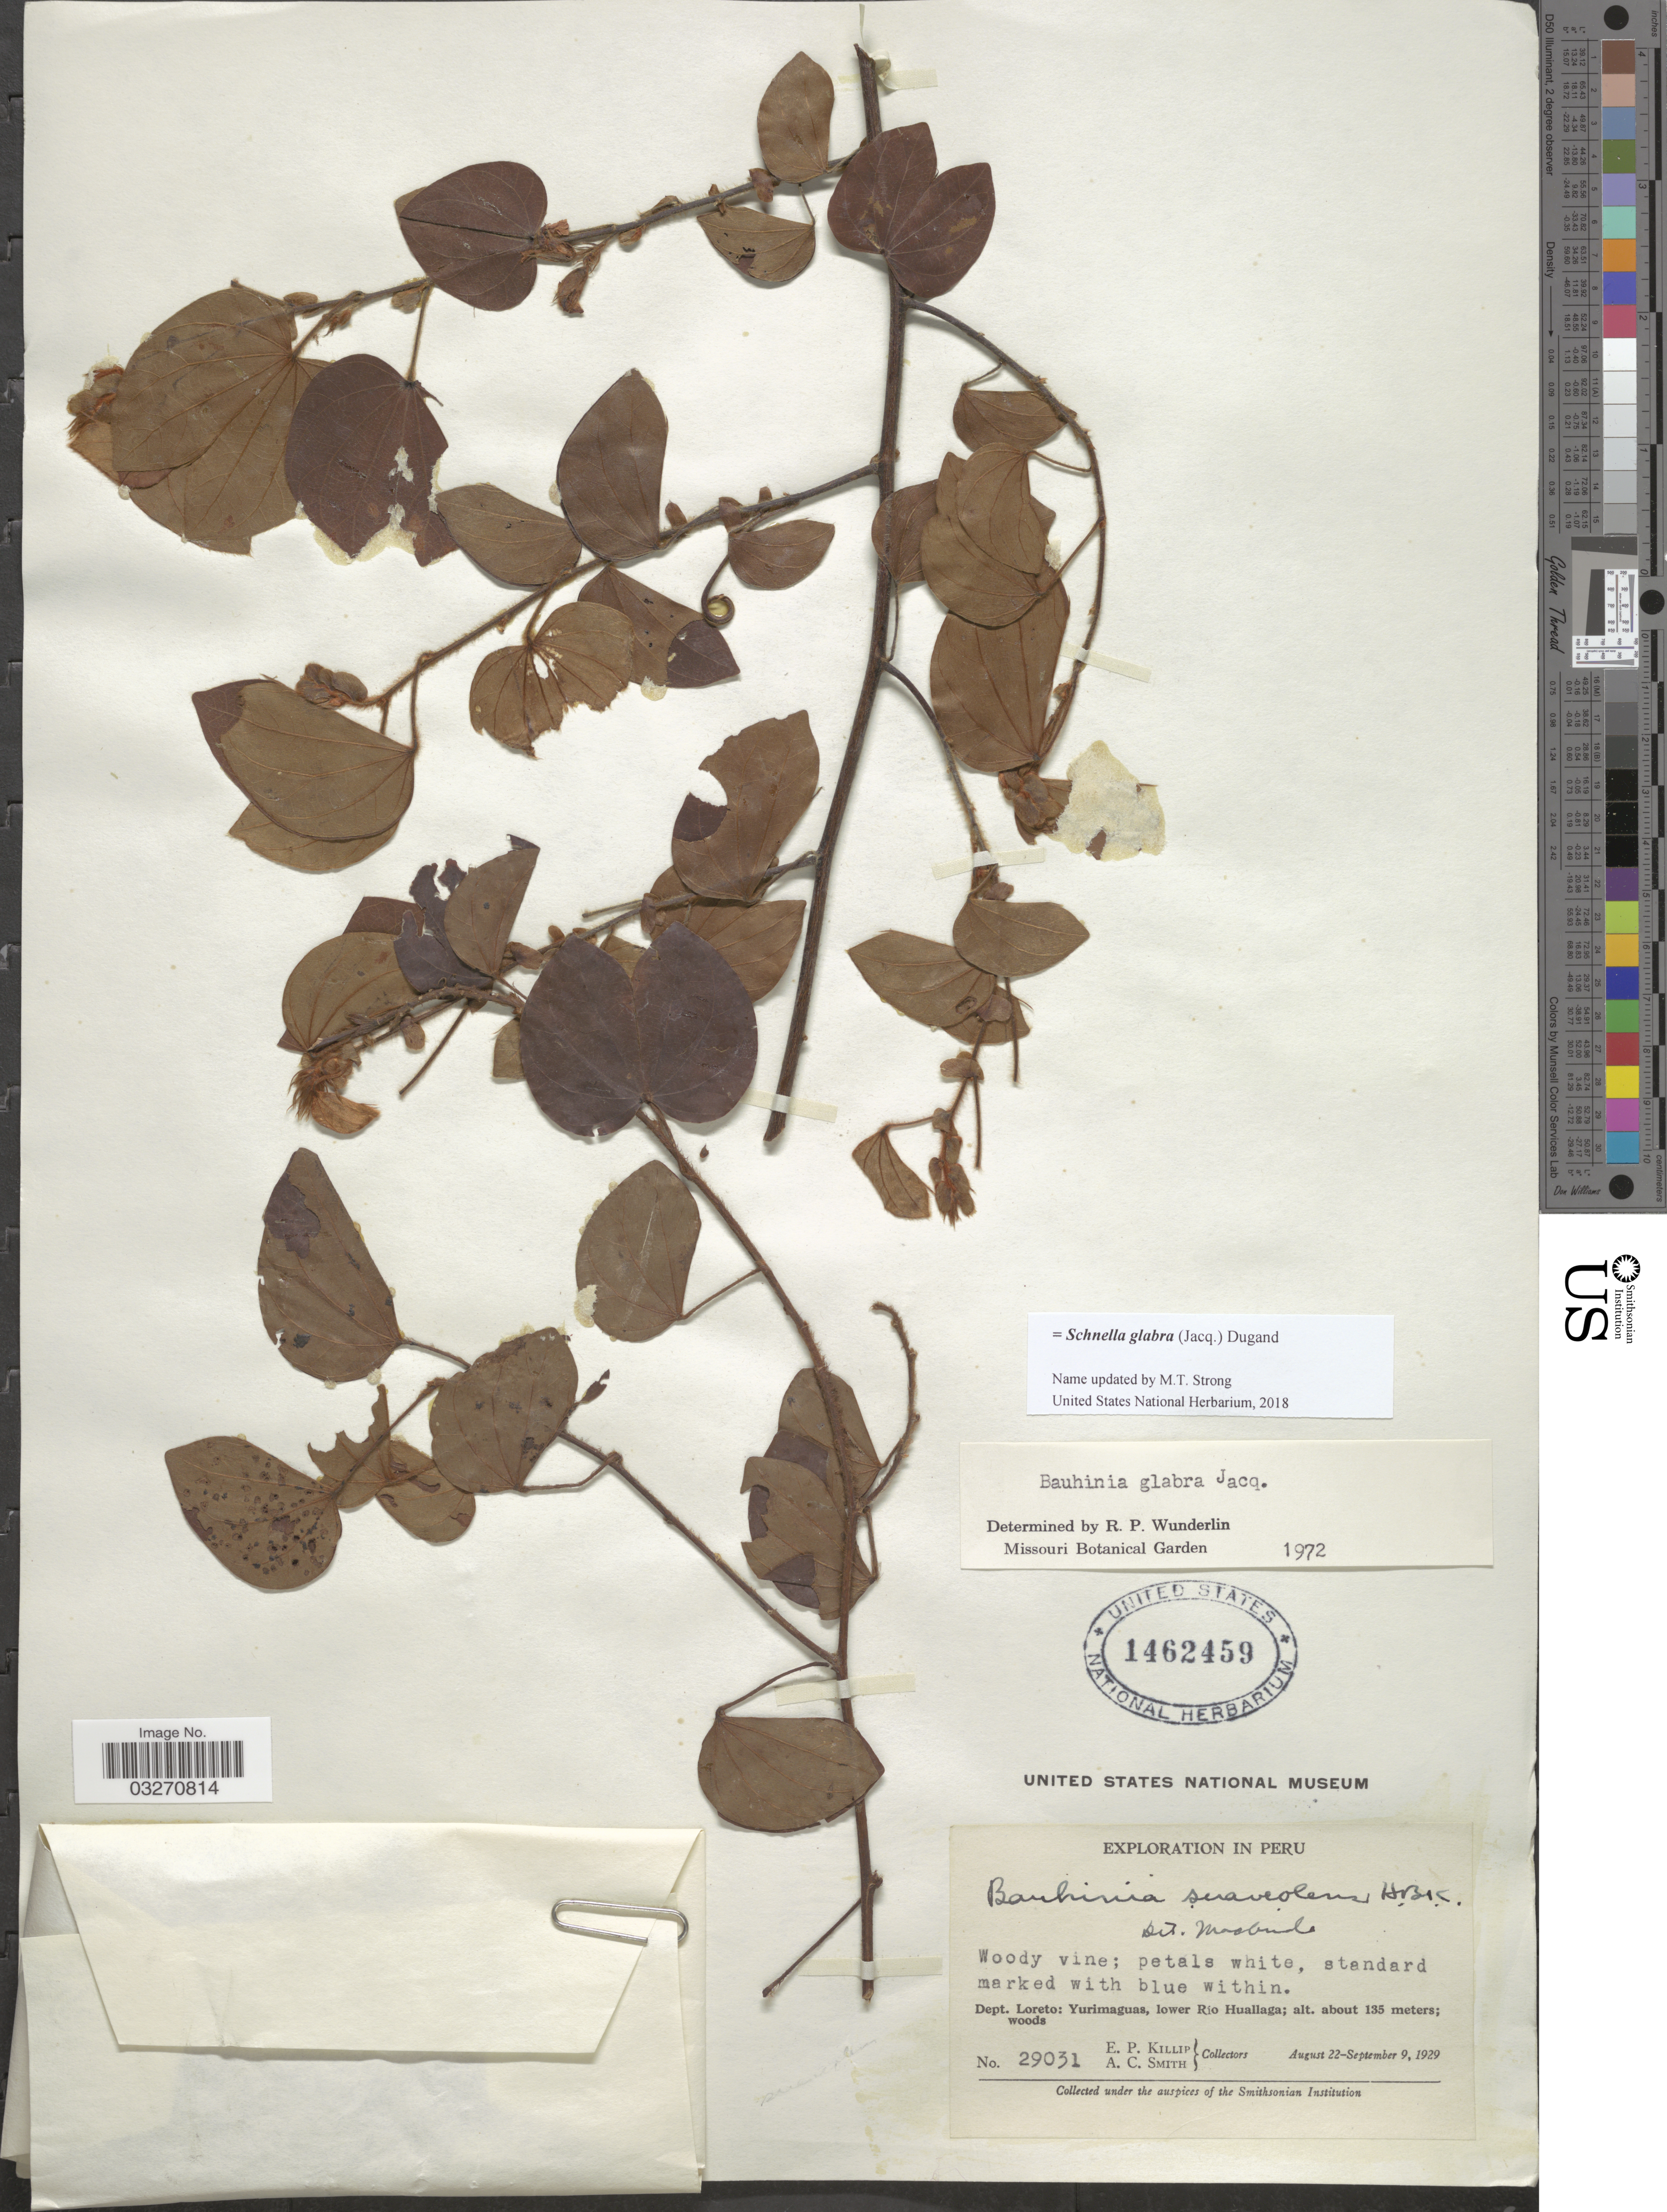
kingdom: Plantae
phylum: Tracheophyta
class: Magnoliopsida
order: Fabales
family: Fabaceae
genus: Schnella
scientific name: Schnella glabra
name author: (Jacq.) Dugand G.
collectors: E. P. Killip & A. C. Smith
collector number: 29031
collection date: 1929-08-22/1929-09-09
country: Peru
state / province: Loreto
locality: Dept. Loreto: Yurimaguas, lower Río Huallaga.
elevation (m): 135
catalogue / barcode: US 1462459